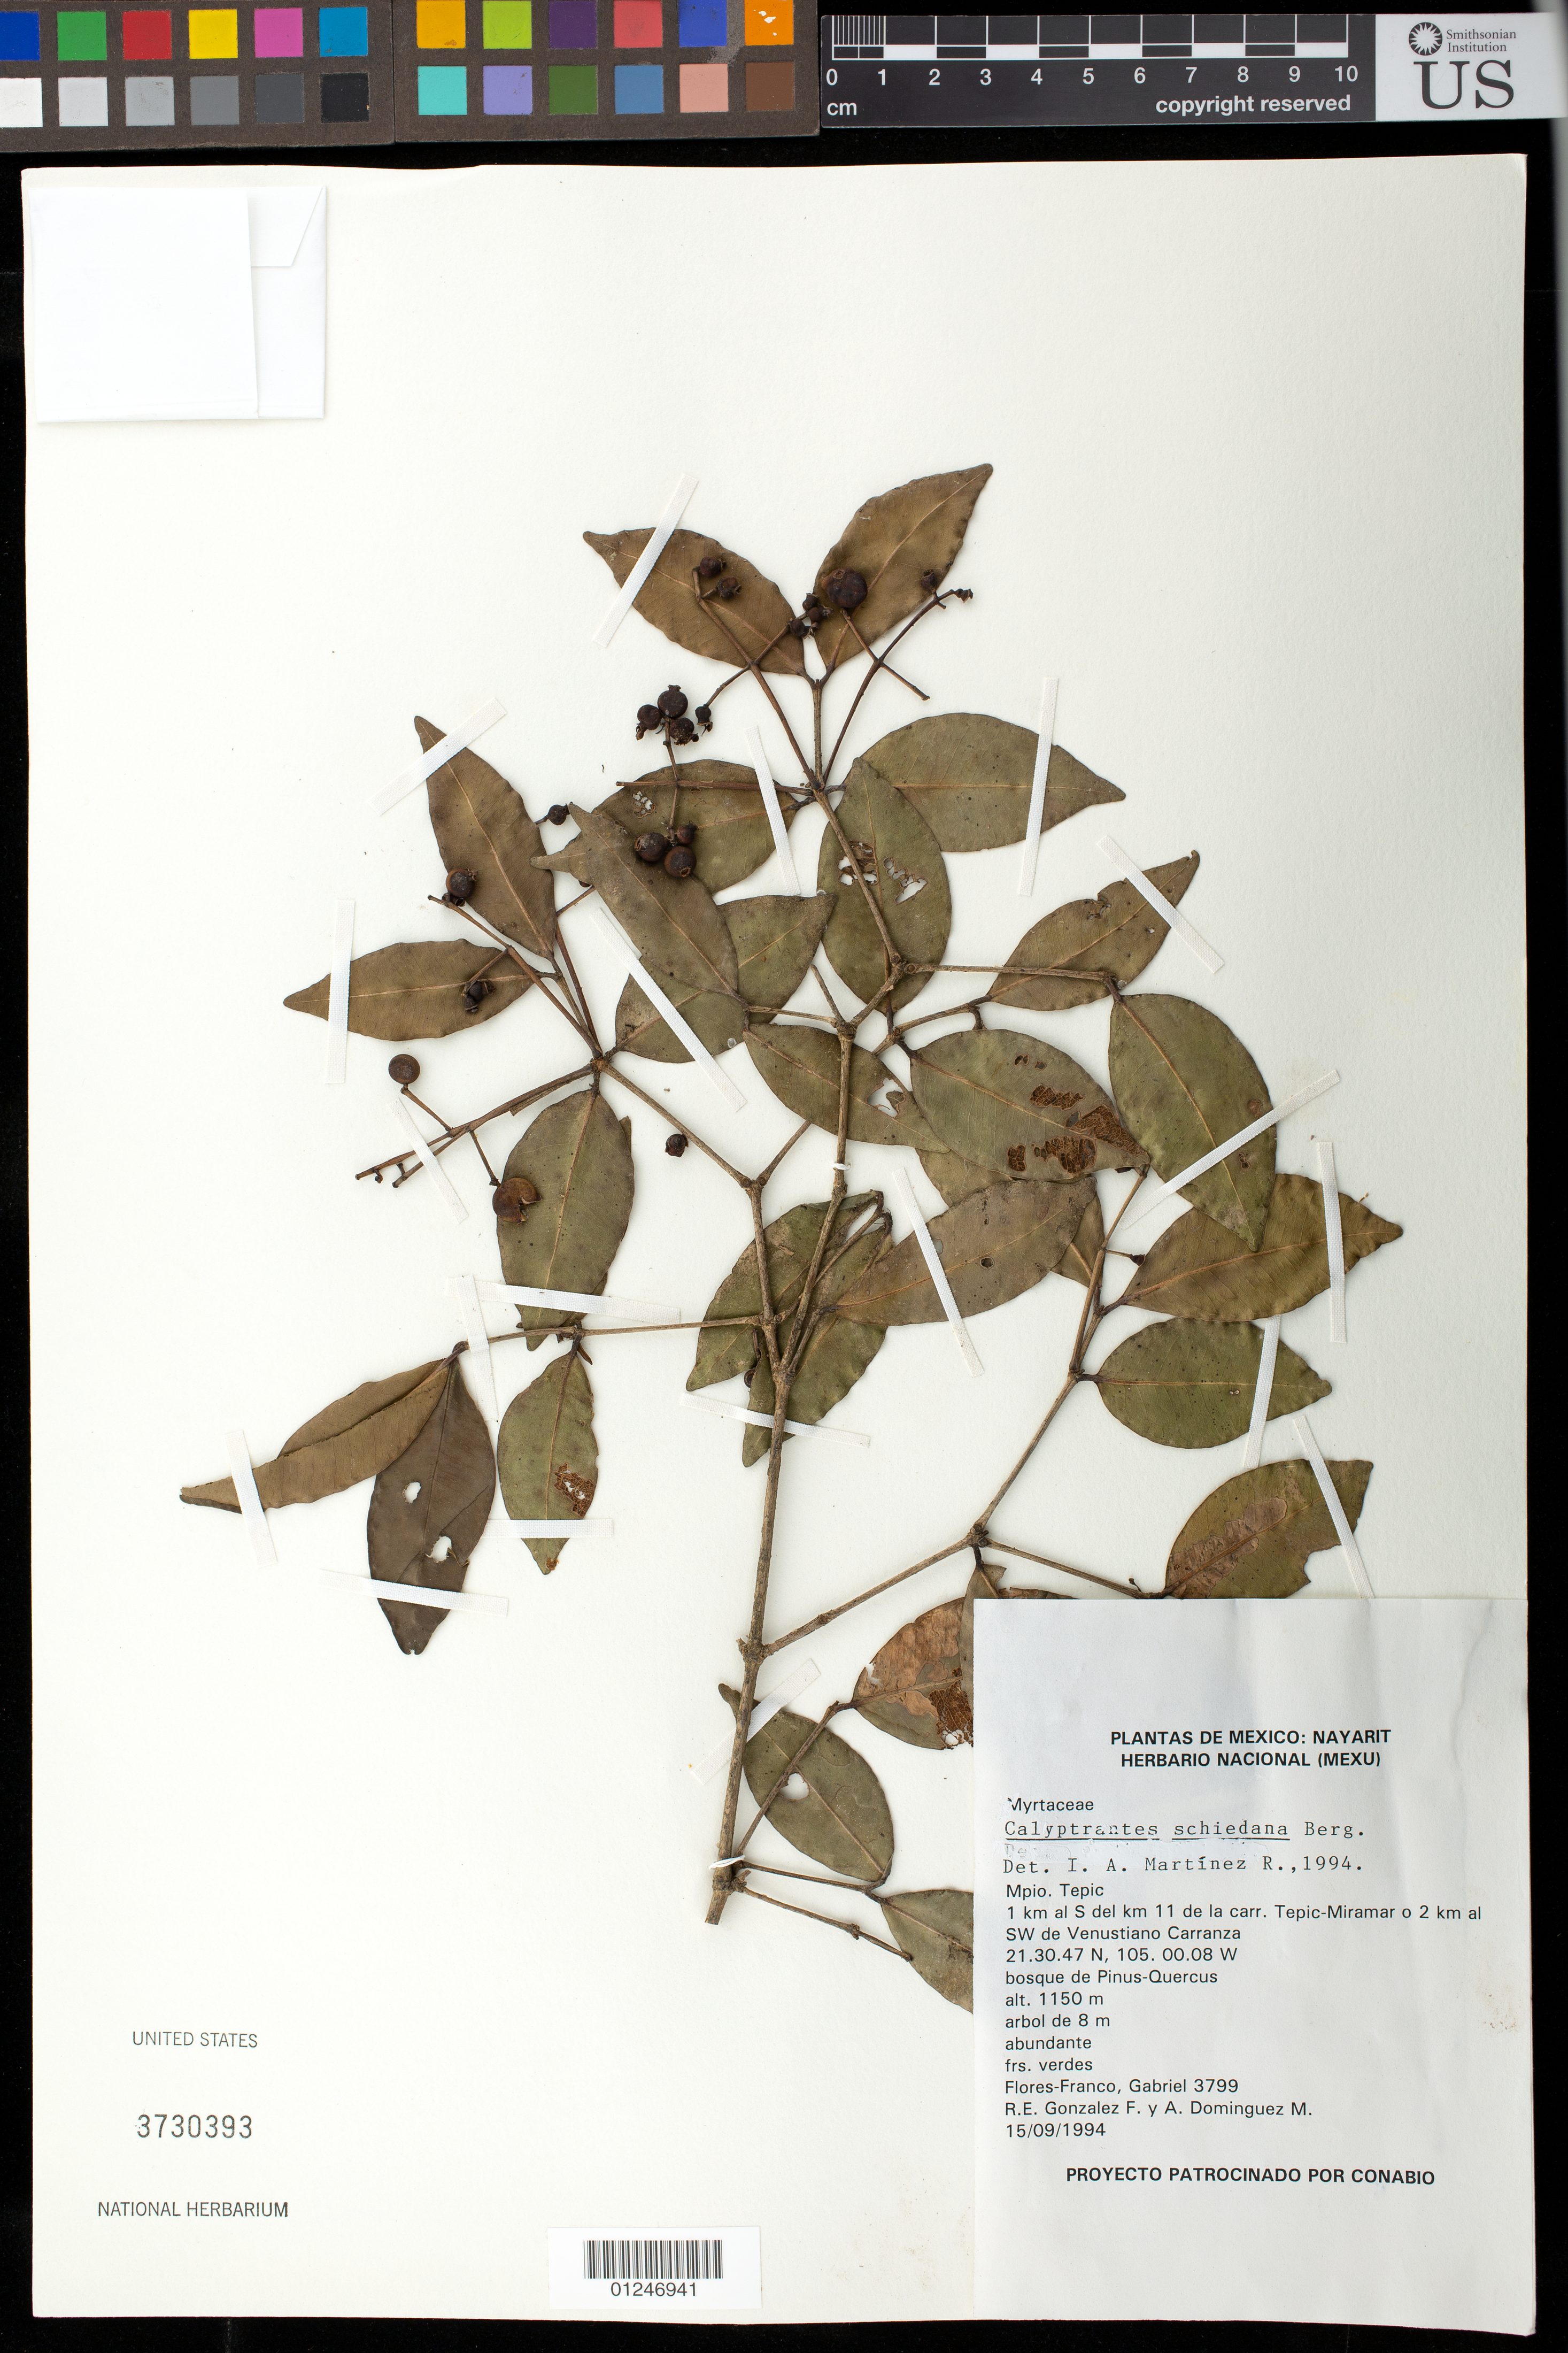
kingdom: Plantae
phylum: Tracheophyta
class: Magnoliopsida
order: Myrtales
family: Myrtaceae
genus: Myrcia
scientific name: Myrcia schiedeana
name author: (O. Berg) A.R. Lourenço & Sánchez-Cháv.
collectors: G. Flores F., R. E. Gonzalez F. & A. Dominguez M.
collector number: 3799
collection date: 1994-09-15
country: Mexico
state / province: Nayarit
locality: Mpio. Tepic, 1 km al S del km 11 de la carr. Tepic-Miramar o 2 km al SW de Venustiano Carranza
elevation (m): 1150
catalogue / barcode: US 3730393